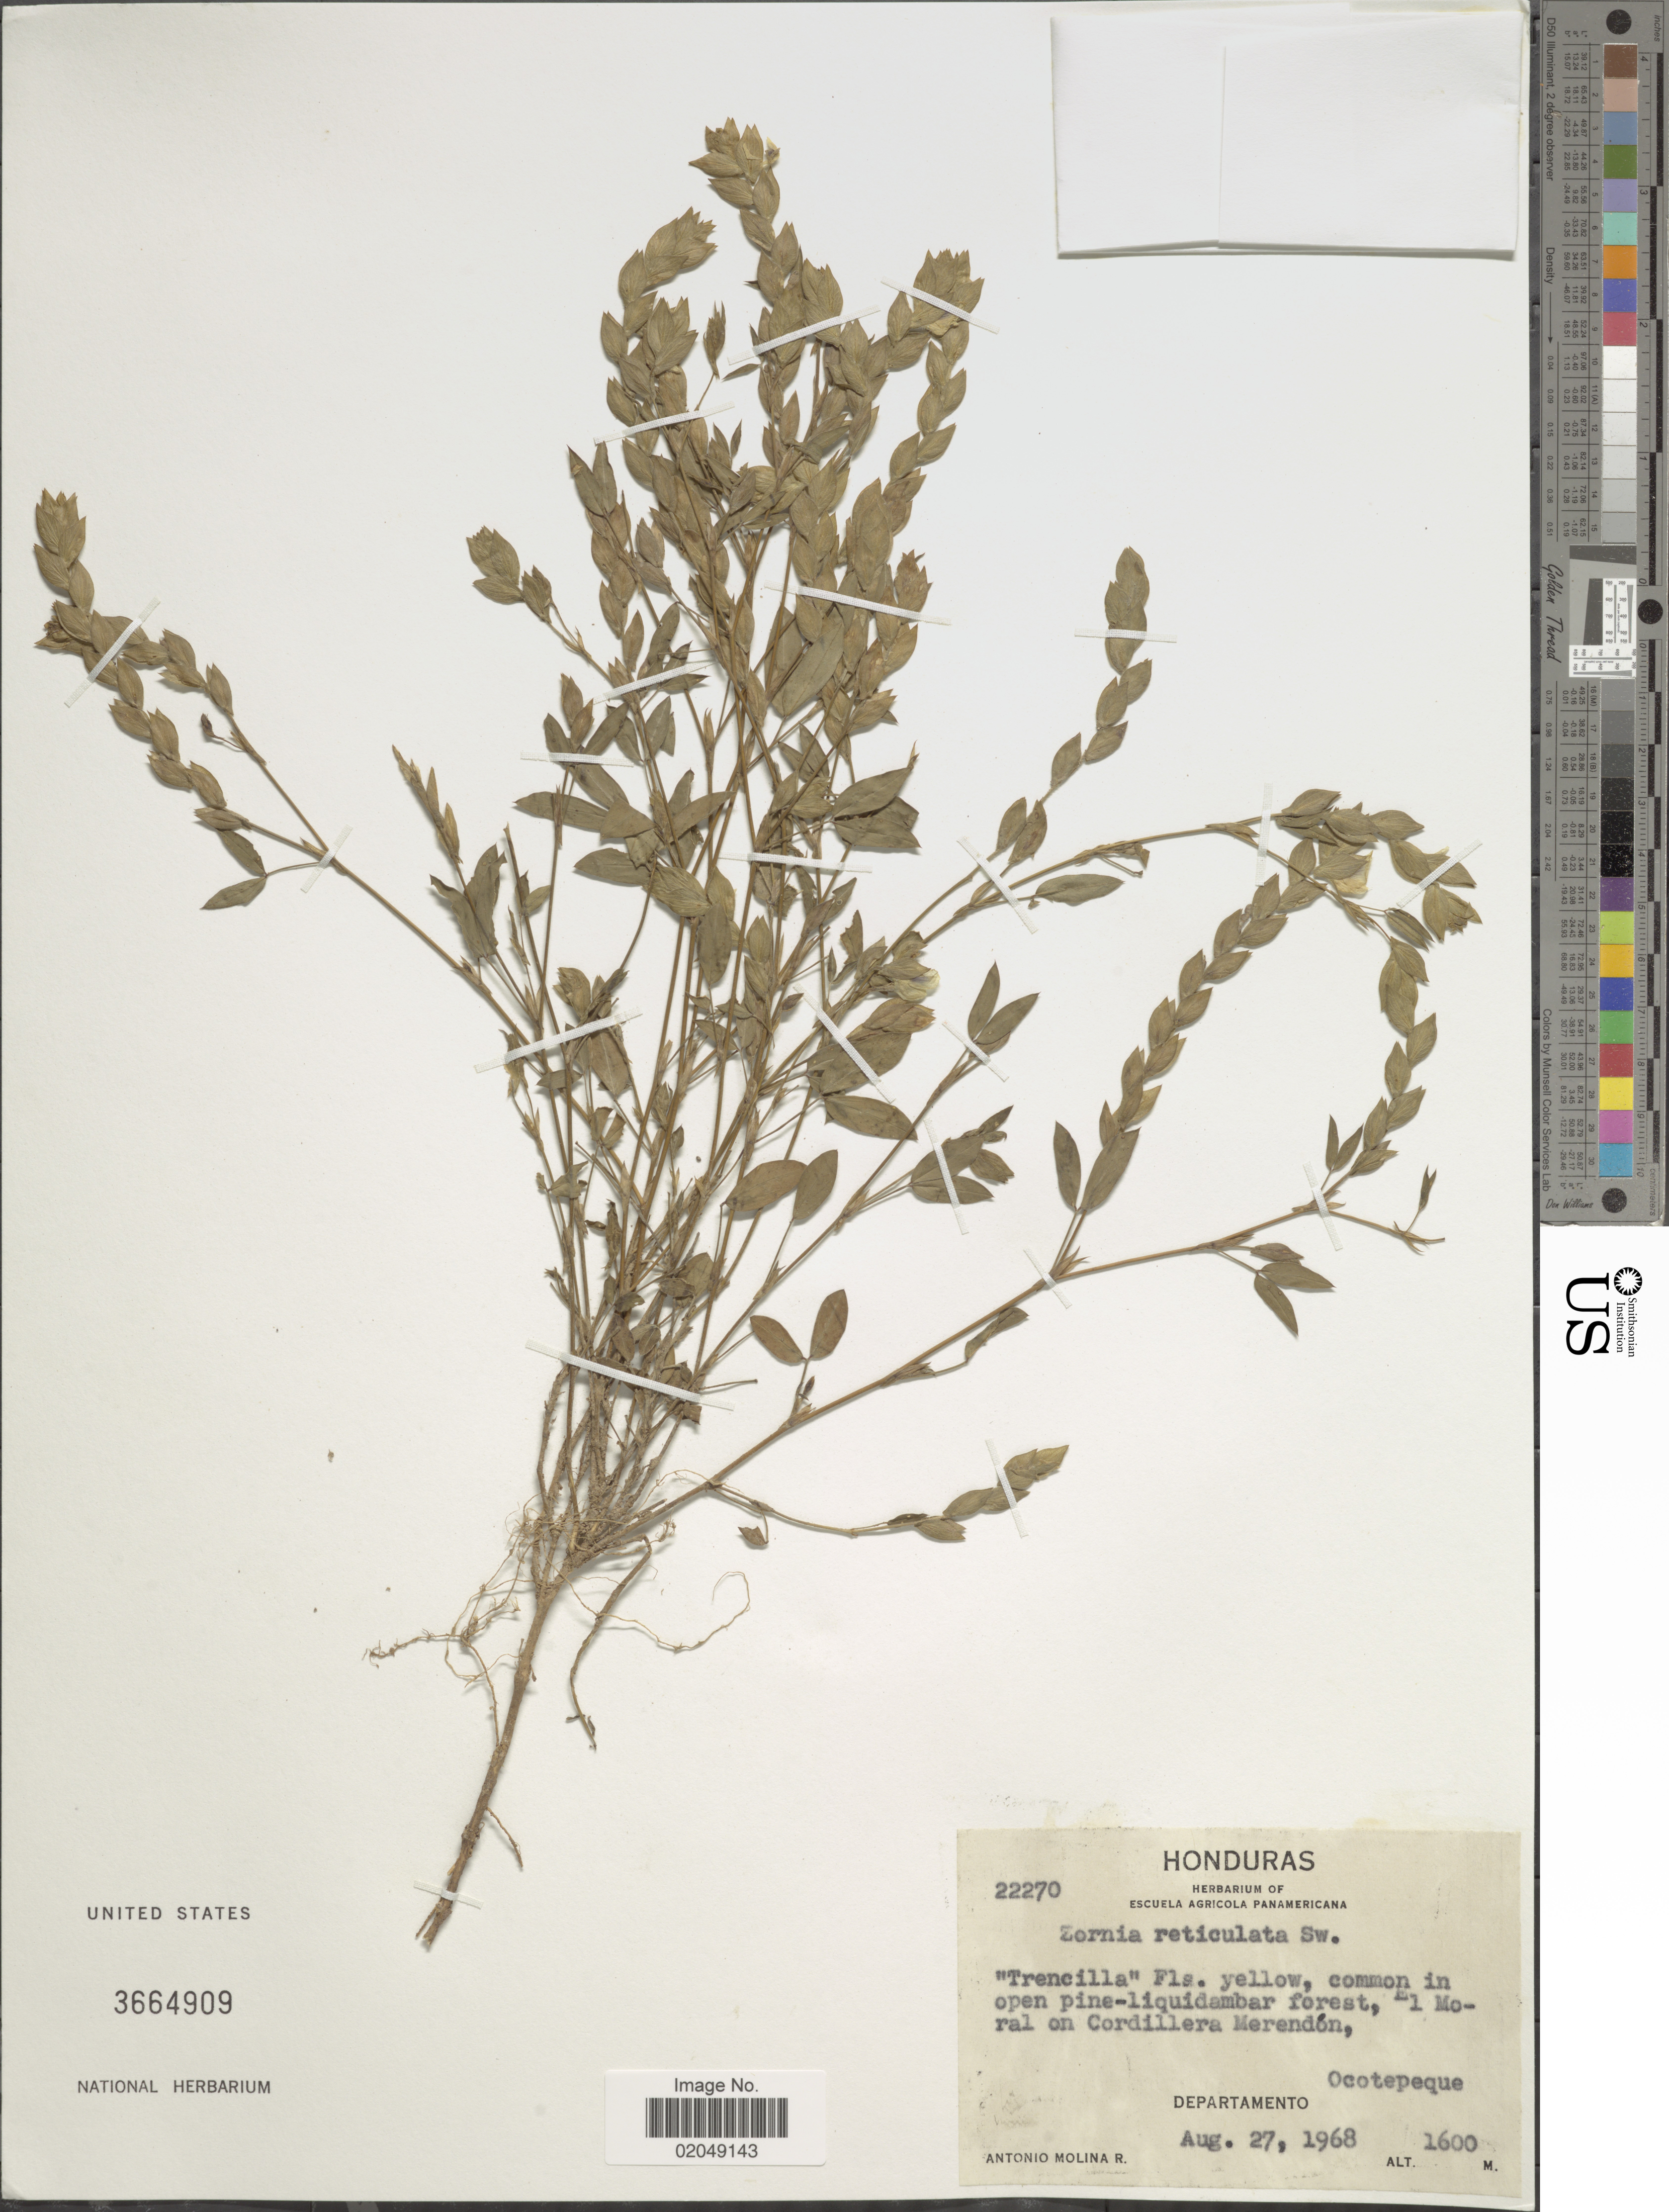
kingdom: Plantae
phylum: Tracheophyta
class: Magnoliopsida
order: Fabales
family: Fabaceae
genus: Zornia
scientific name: Zornia reticulata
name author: Sm.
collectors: A. Molina R.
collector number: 22270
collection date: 1968-08-27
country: Honduras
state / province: Ocotepeque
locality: El Moral on Cordillera Merendon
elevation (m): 1600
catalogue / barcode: US 3664909